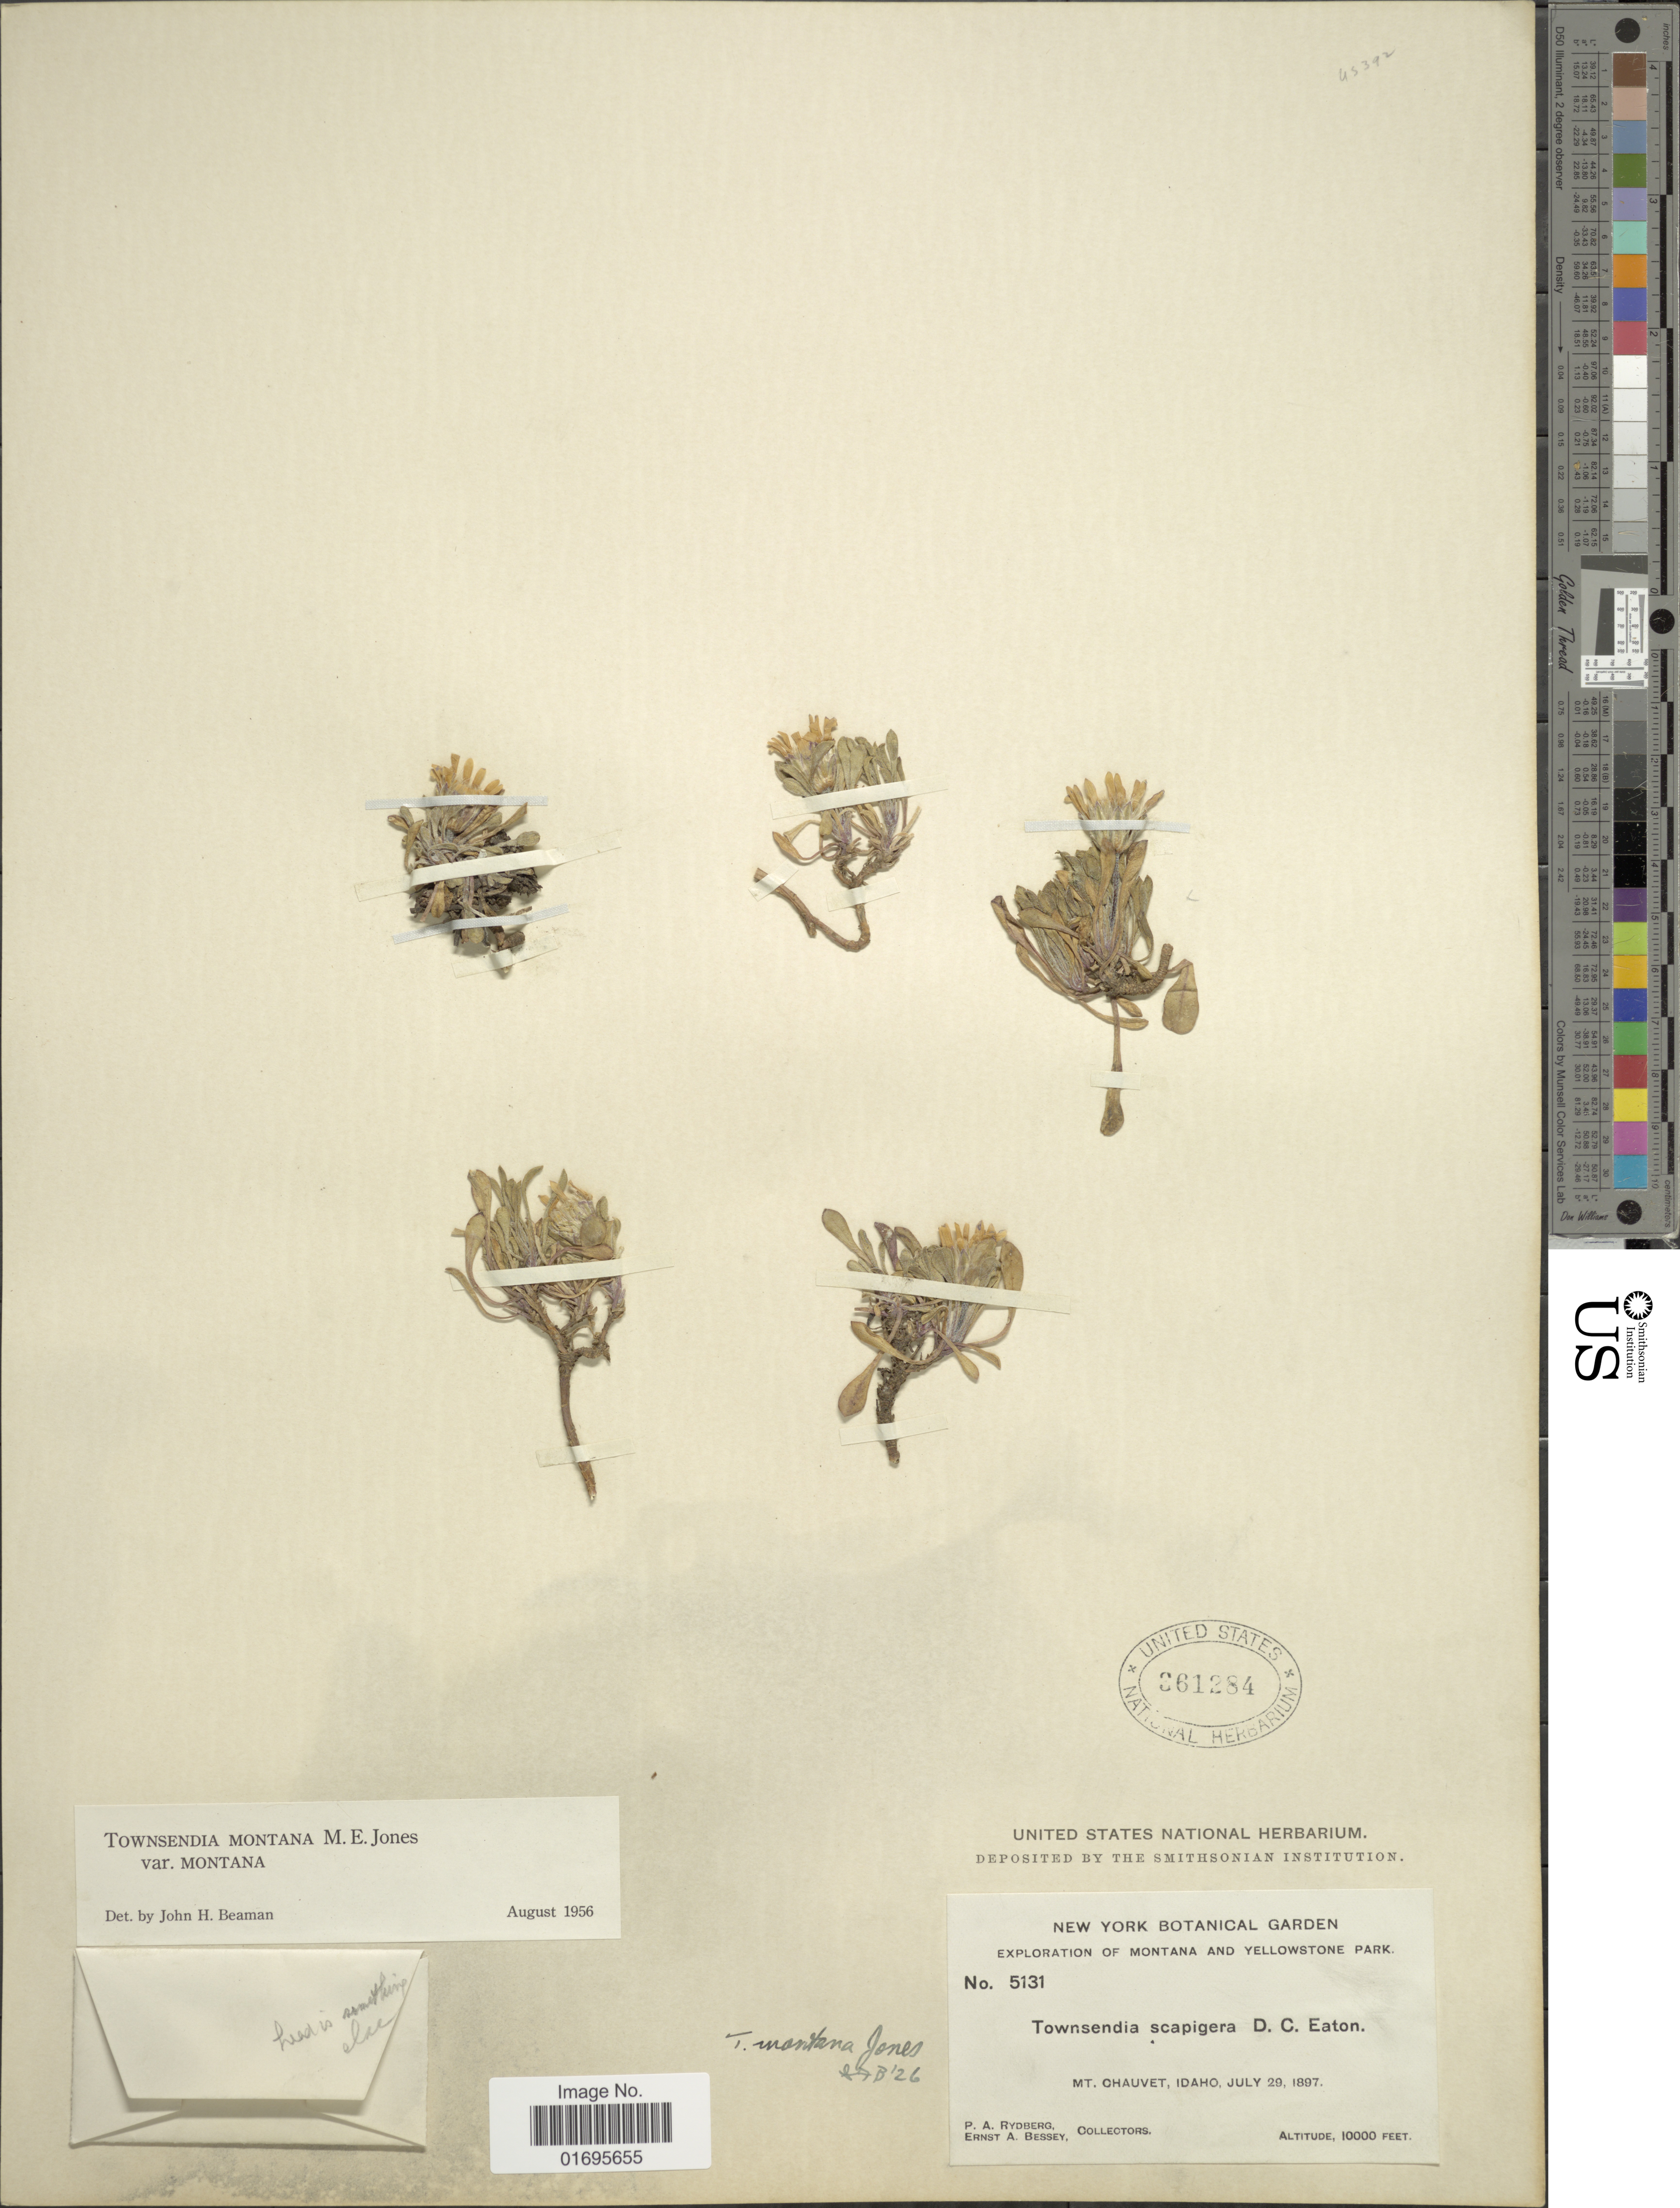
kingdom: Plantae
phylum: Tracheophyta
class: Magnoliopsida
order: Asterales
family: Asteraceae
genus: Townsendia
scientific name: Townsendia montana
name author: M.E. Jones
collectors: P. A. Rydberg & E. A. Bessey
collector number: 5131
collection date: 1897-07-29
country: United States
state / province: Idaho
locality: Yellowstone Park, Mt. Chauvet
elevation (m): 3048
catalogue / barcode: US 361284